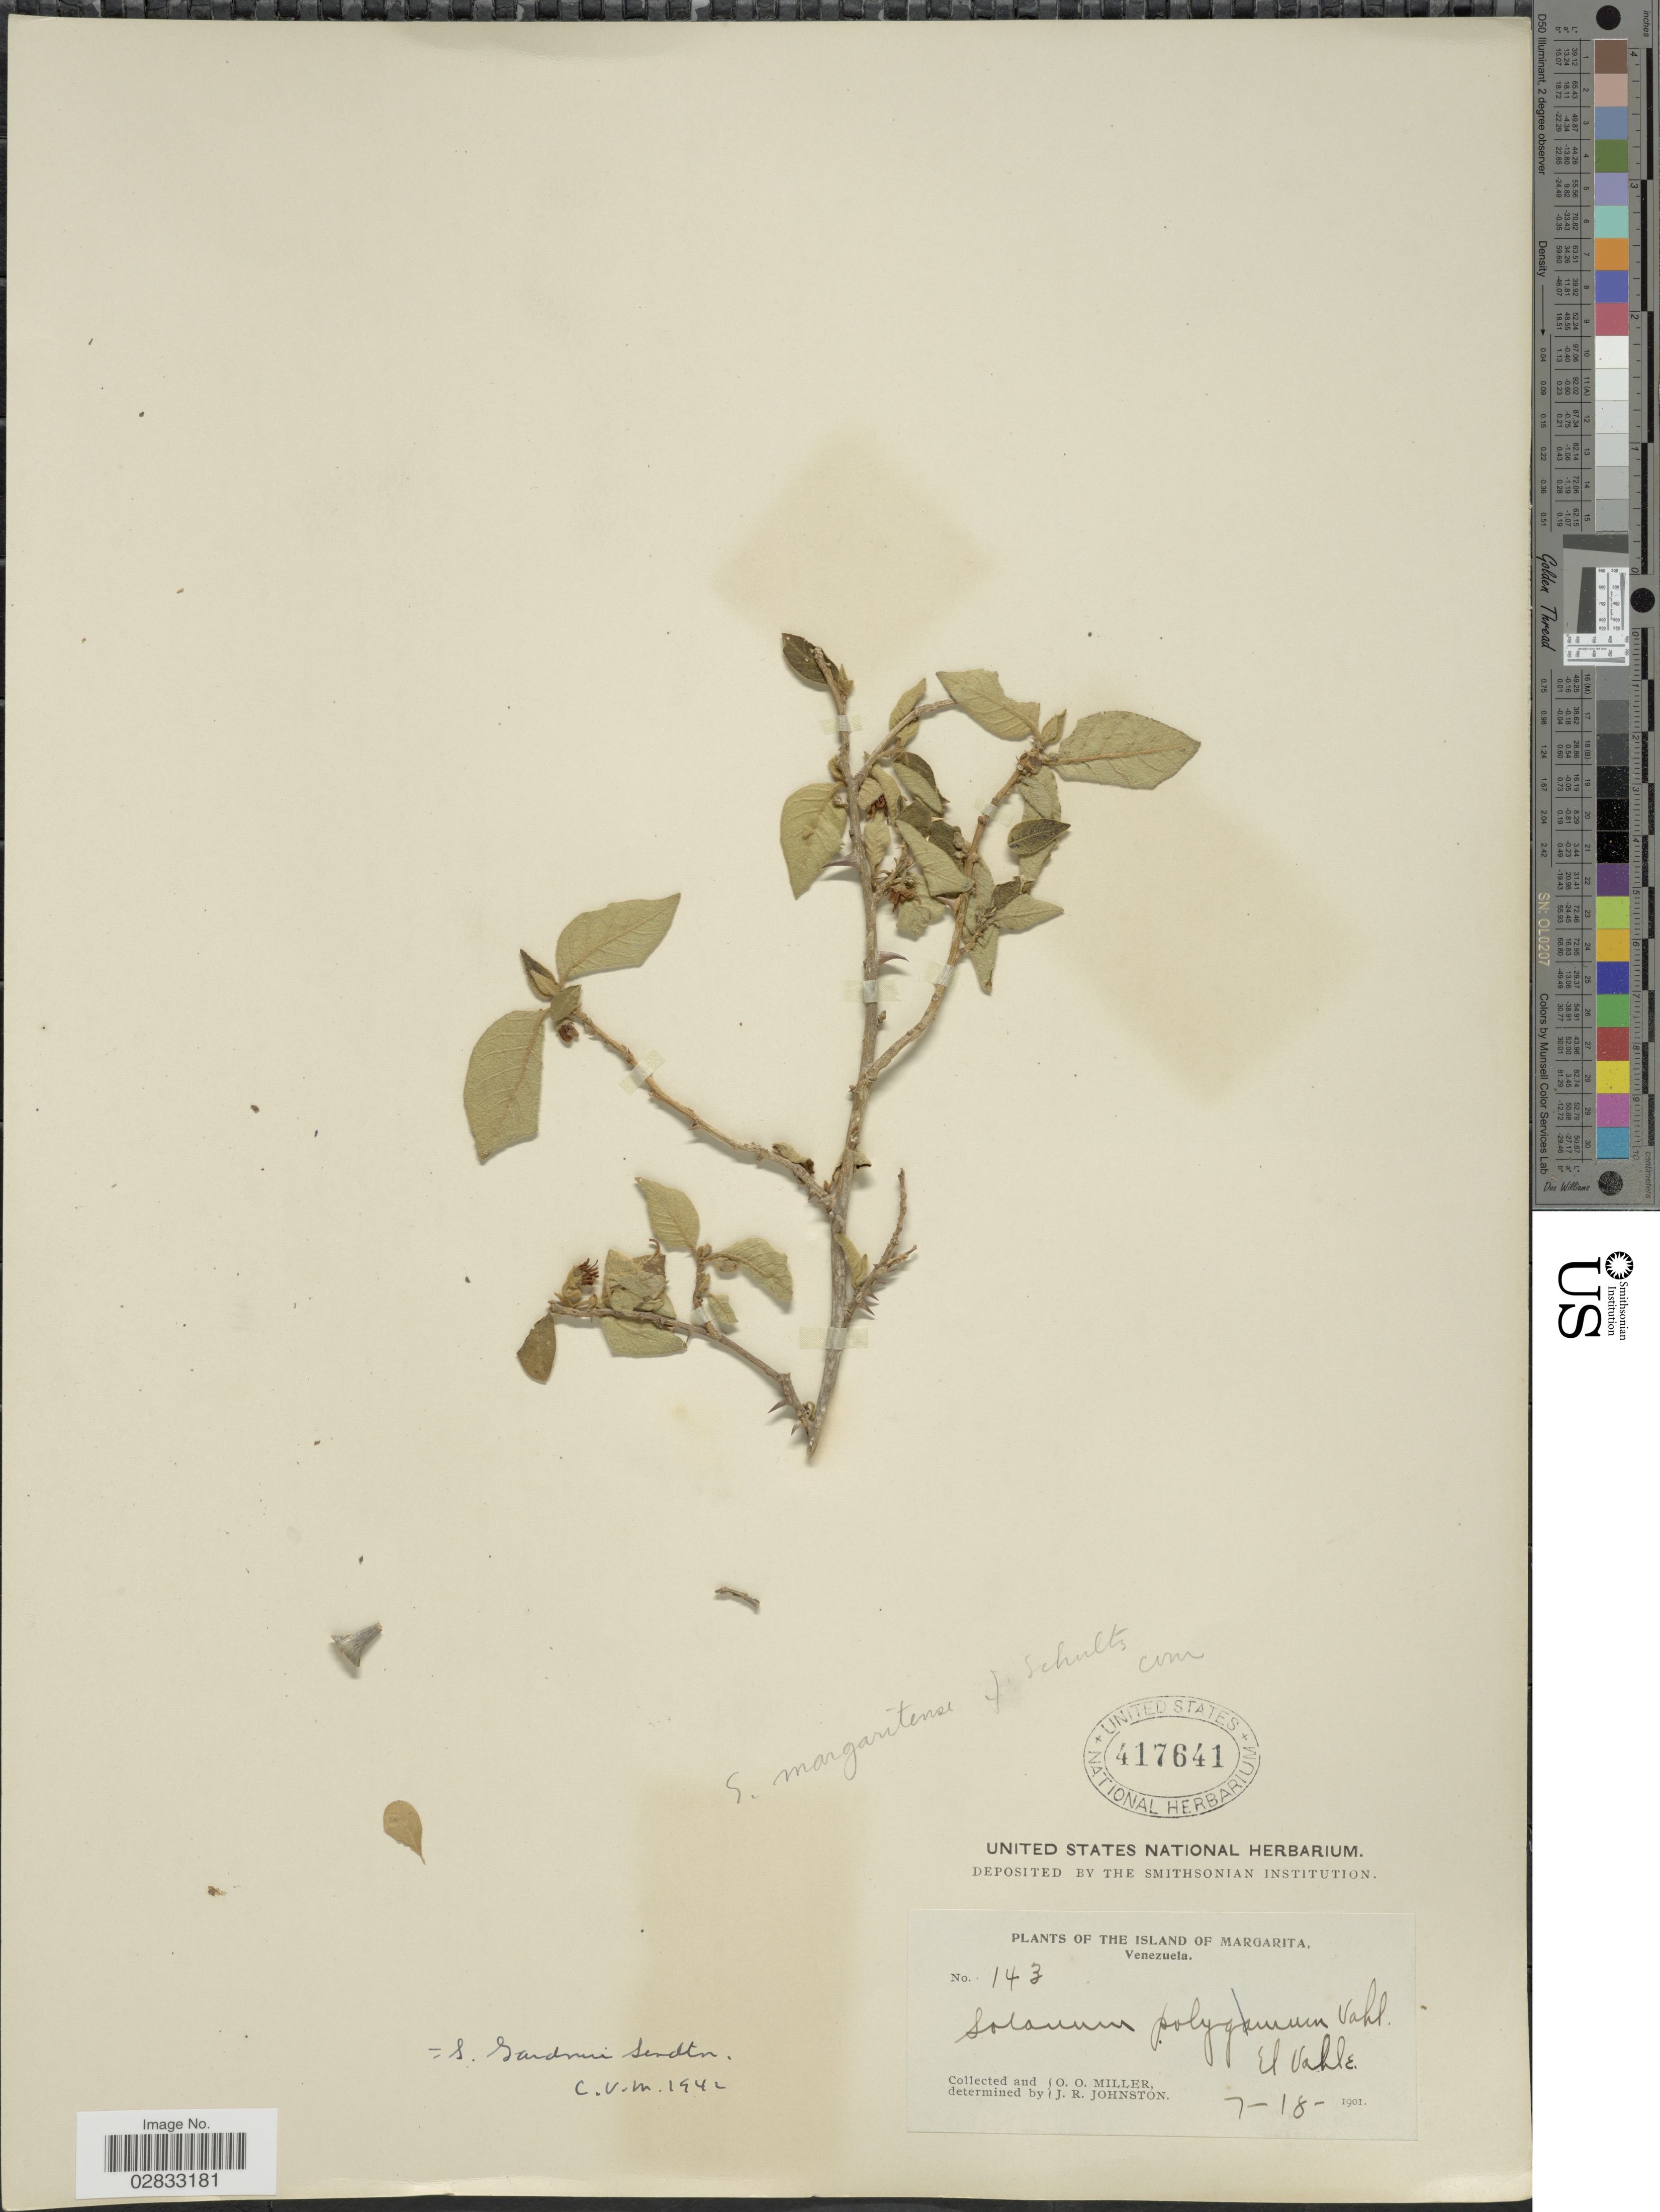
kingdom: Plantae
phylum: Tracheophyta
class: Magnoliopsida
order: Solanales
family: Solanaceae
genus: Solanum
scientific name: Solanum gardneri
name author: Sendtn. in Mart.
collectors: O. O. Miller & J. Johnston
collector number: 143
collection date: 1901-07-18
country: Venezuela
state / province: Nueva Esparta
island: Margarita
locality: Island of Margarita. El Valle.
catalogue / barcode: US 417641